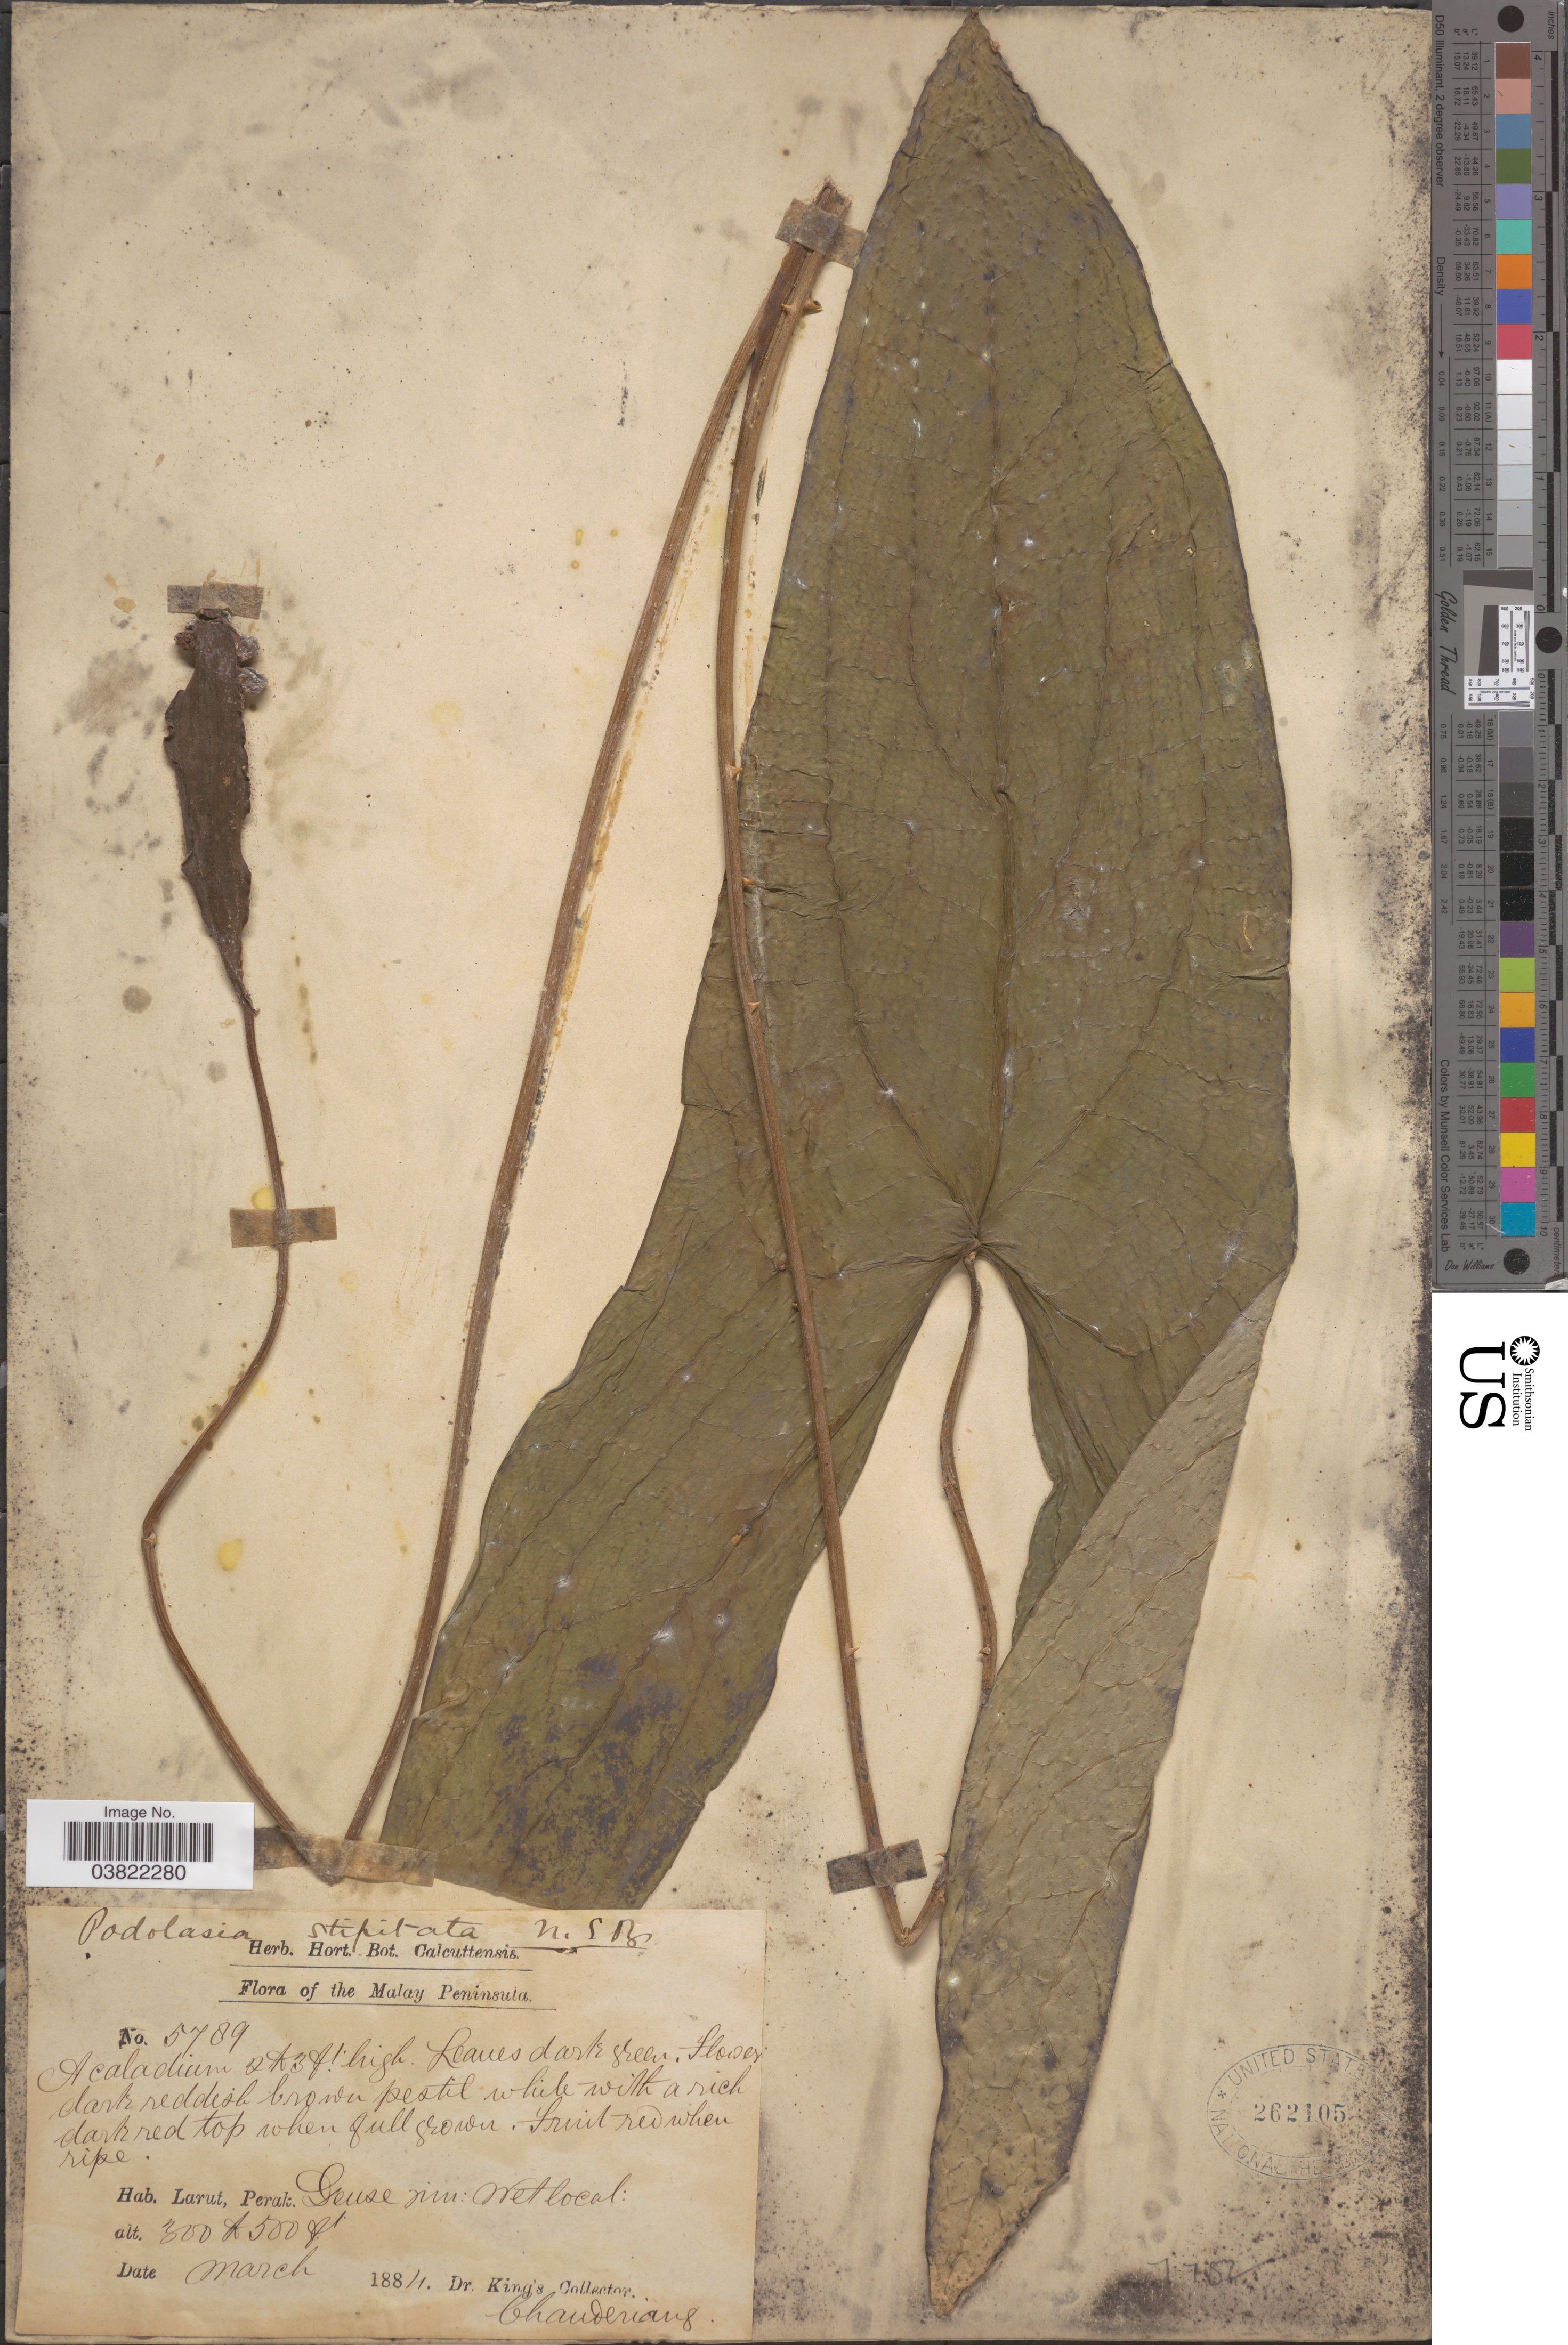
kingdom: Plantae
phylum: Tracheophyta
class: Liliopsida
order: Alismatales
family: Araceae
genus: Podolasia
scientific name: Podolasia stipitata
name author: N.E. Br.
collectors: Dr. King's collector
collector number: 5789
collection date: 1884-03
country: Malaysia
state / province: Perak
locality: The Malay Peninsula. Larut. Chanderiang.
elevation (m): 91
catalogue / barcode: US 262105